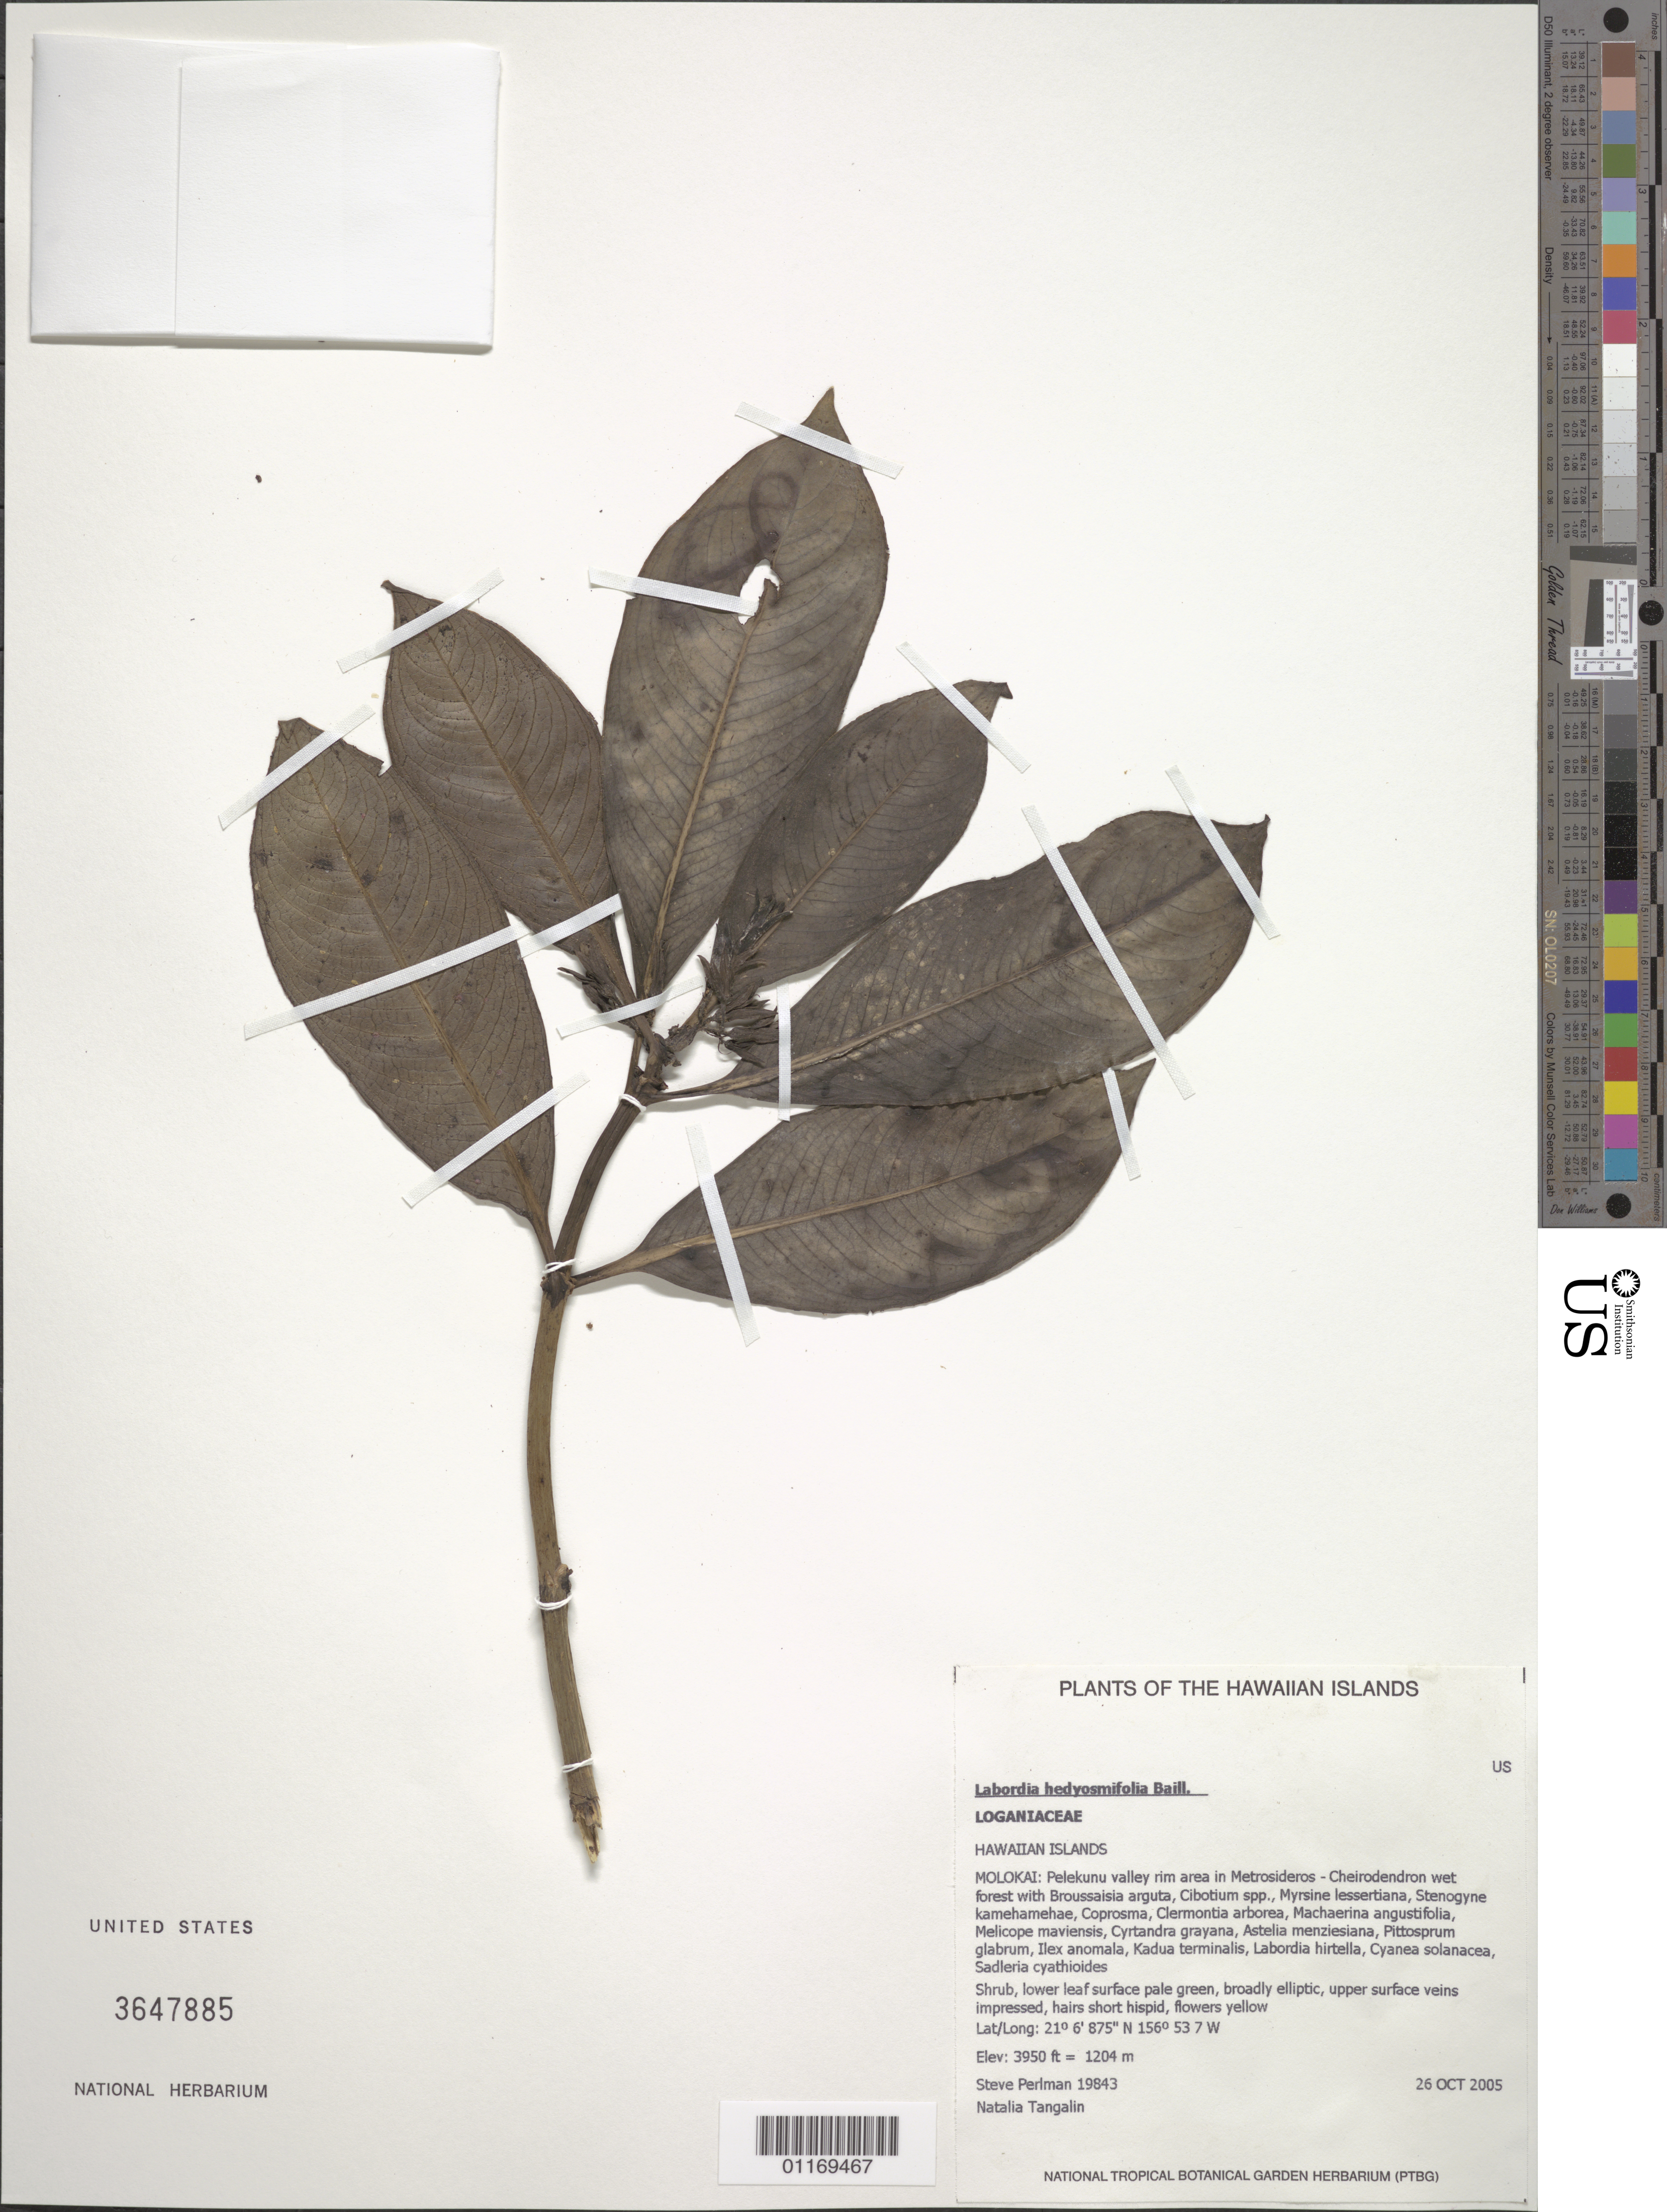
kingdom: Plantae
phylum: Tracheophyta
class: Magnoliopsida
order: Gentianales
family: Loganiaceae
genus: Geniostoma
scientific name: Geniostoma hedyosmifolium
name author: (Baill.) Byng & Christenh.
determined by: Wagner, W. L., (BOT), Smithsonian Institution - National Museum of Natural History (UNITED STATES)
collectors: S. P. Perlman & N. Tangalin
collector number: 19843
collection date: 2005-10-26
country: United States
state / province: Hawaii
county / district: Maui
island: Moloka'i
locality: Pelekunu valley rim area.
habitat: Wet forest.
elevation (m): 1204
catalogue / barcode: US 3647885